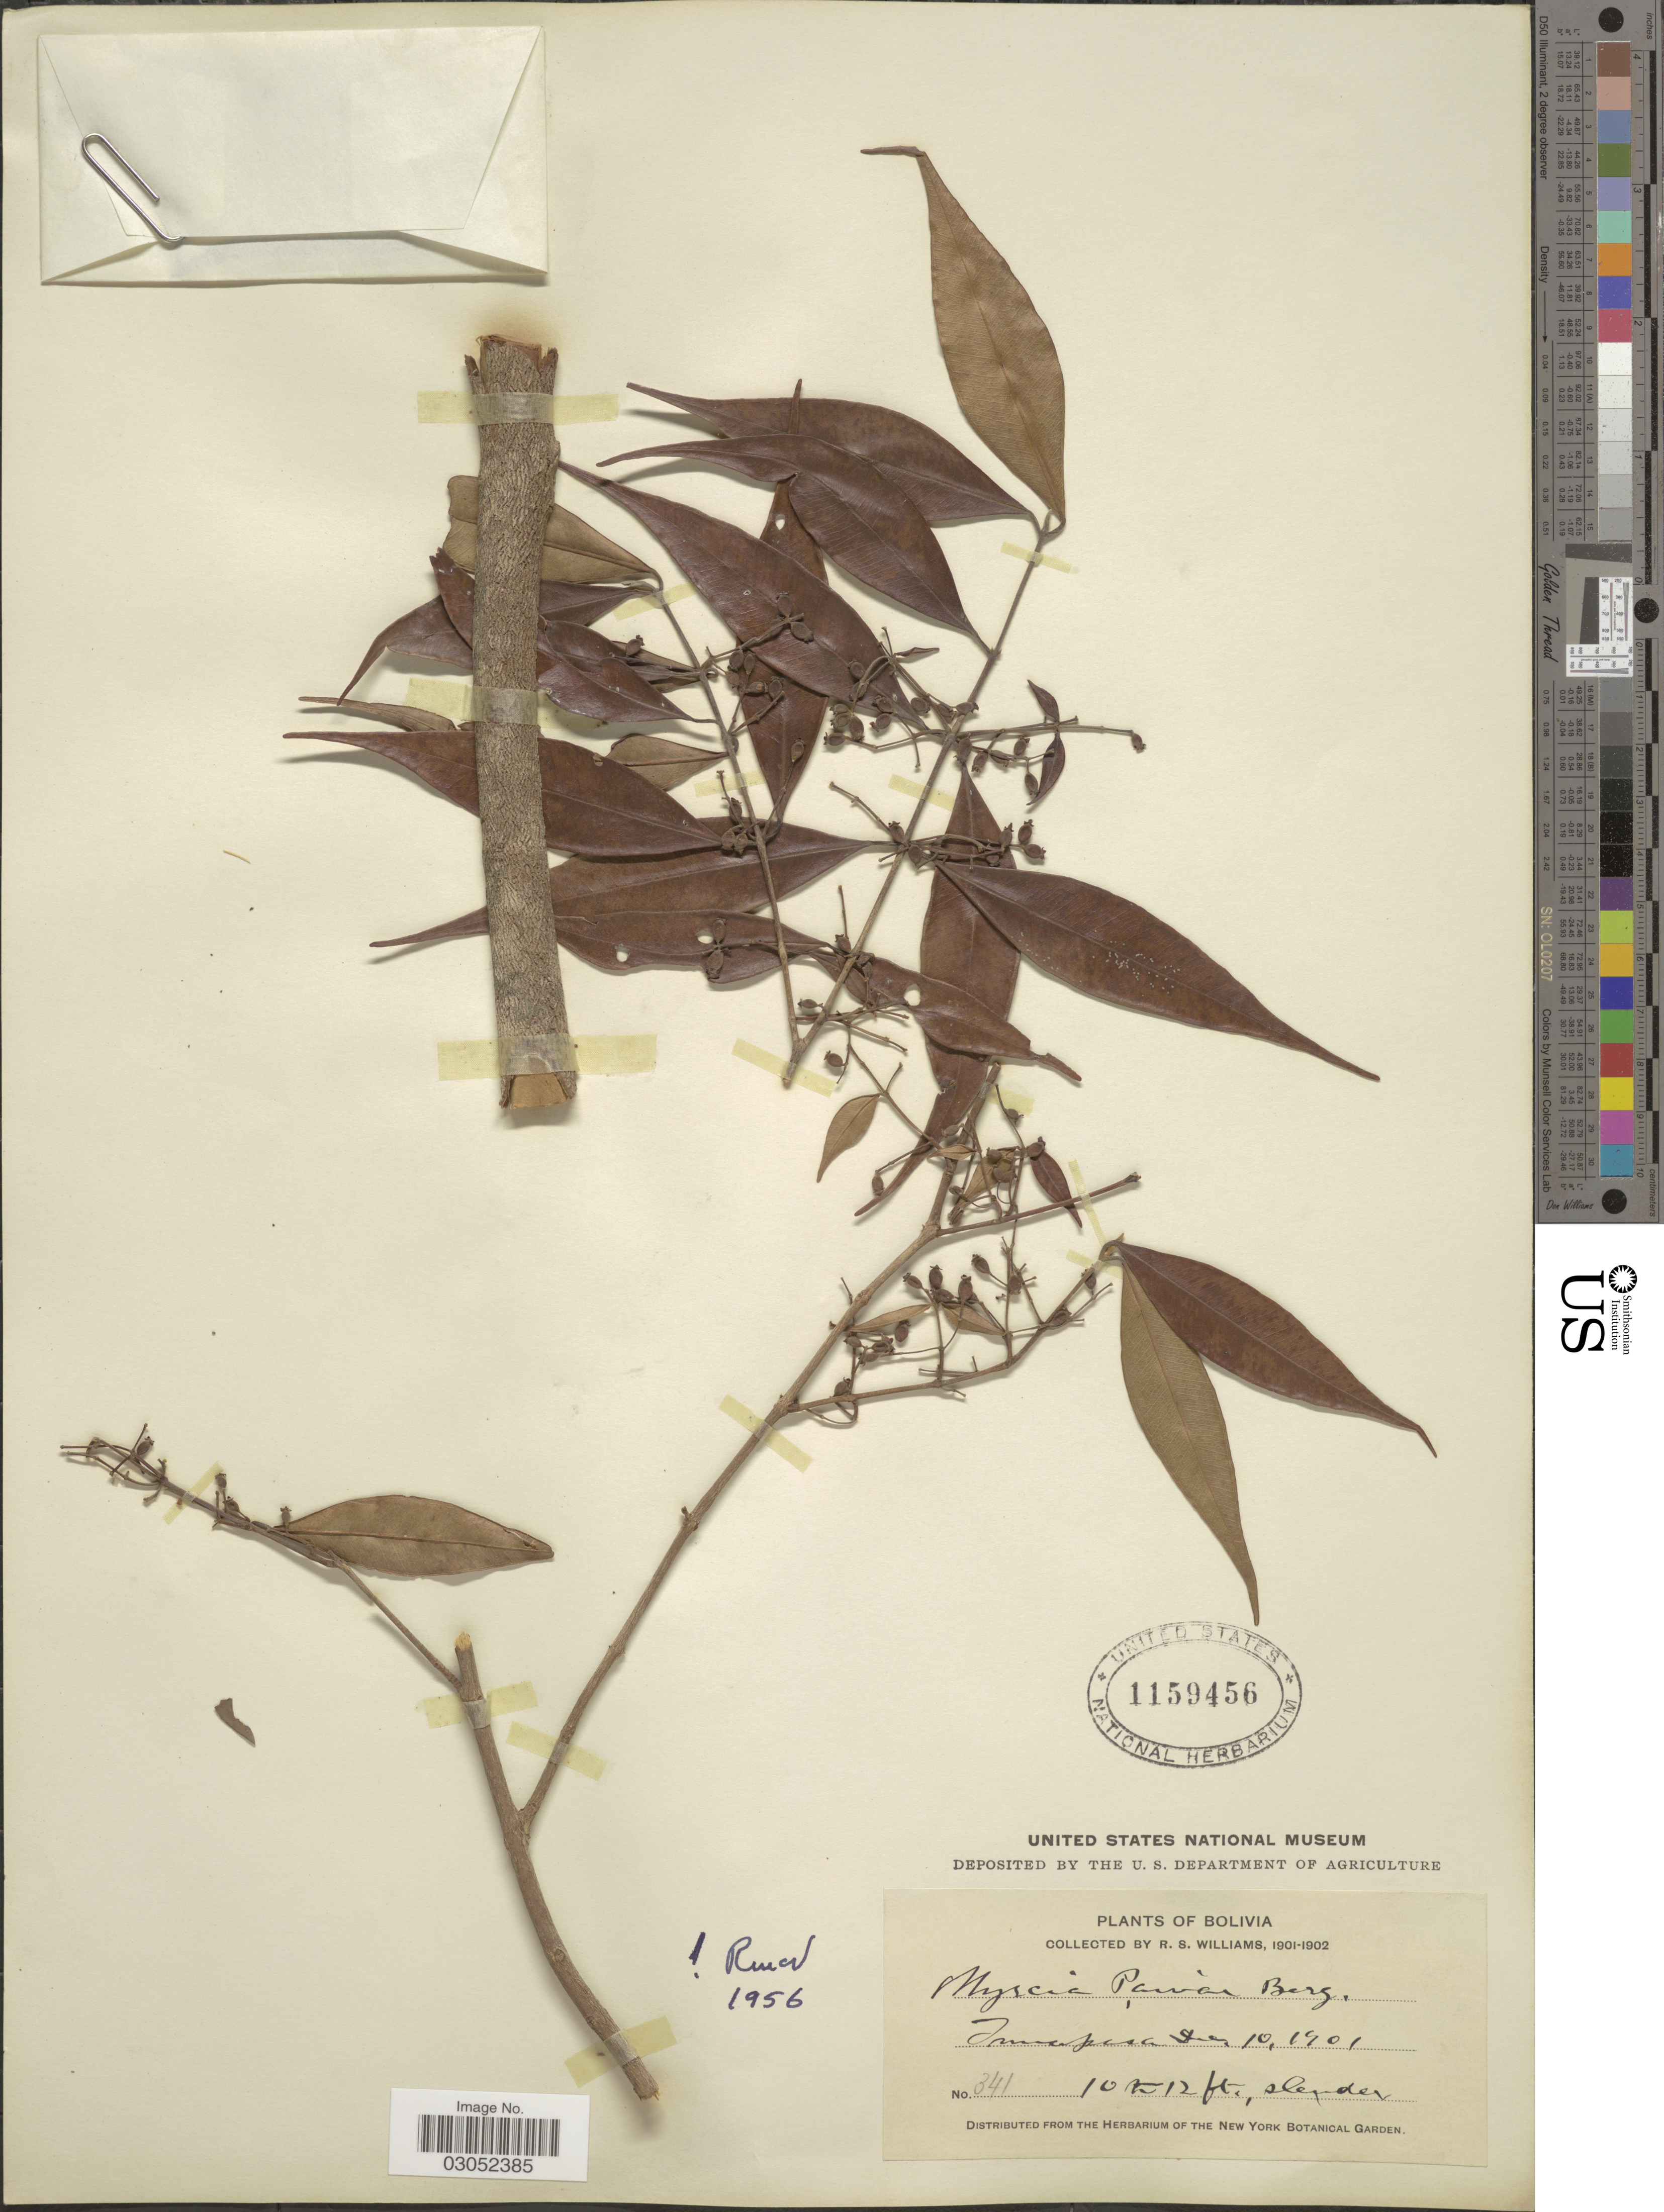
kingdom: Plantae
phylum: Tracheophyta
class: Magnoliopsida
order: Myrtales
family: Myrtaceae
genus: Myrcia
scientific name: Myrcia paivae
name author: O. Berg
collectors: R. S. Williams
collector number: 341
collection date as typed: Dec. 10, 1901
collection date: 1901-12-10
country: Bolivia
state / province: La Paz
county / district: Iturralde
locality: Tumupasa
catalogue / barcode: US 1159456